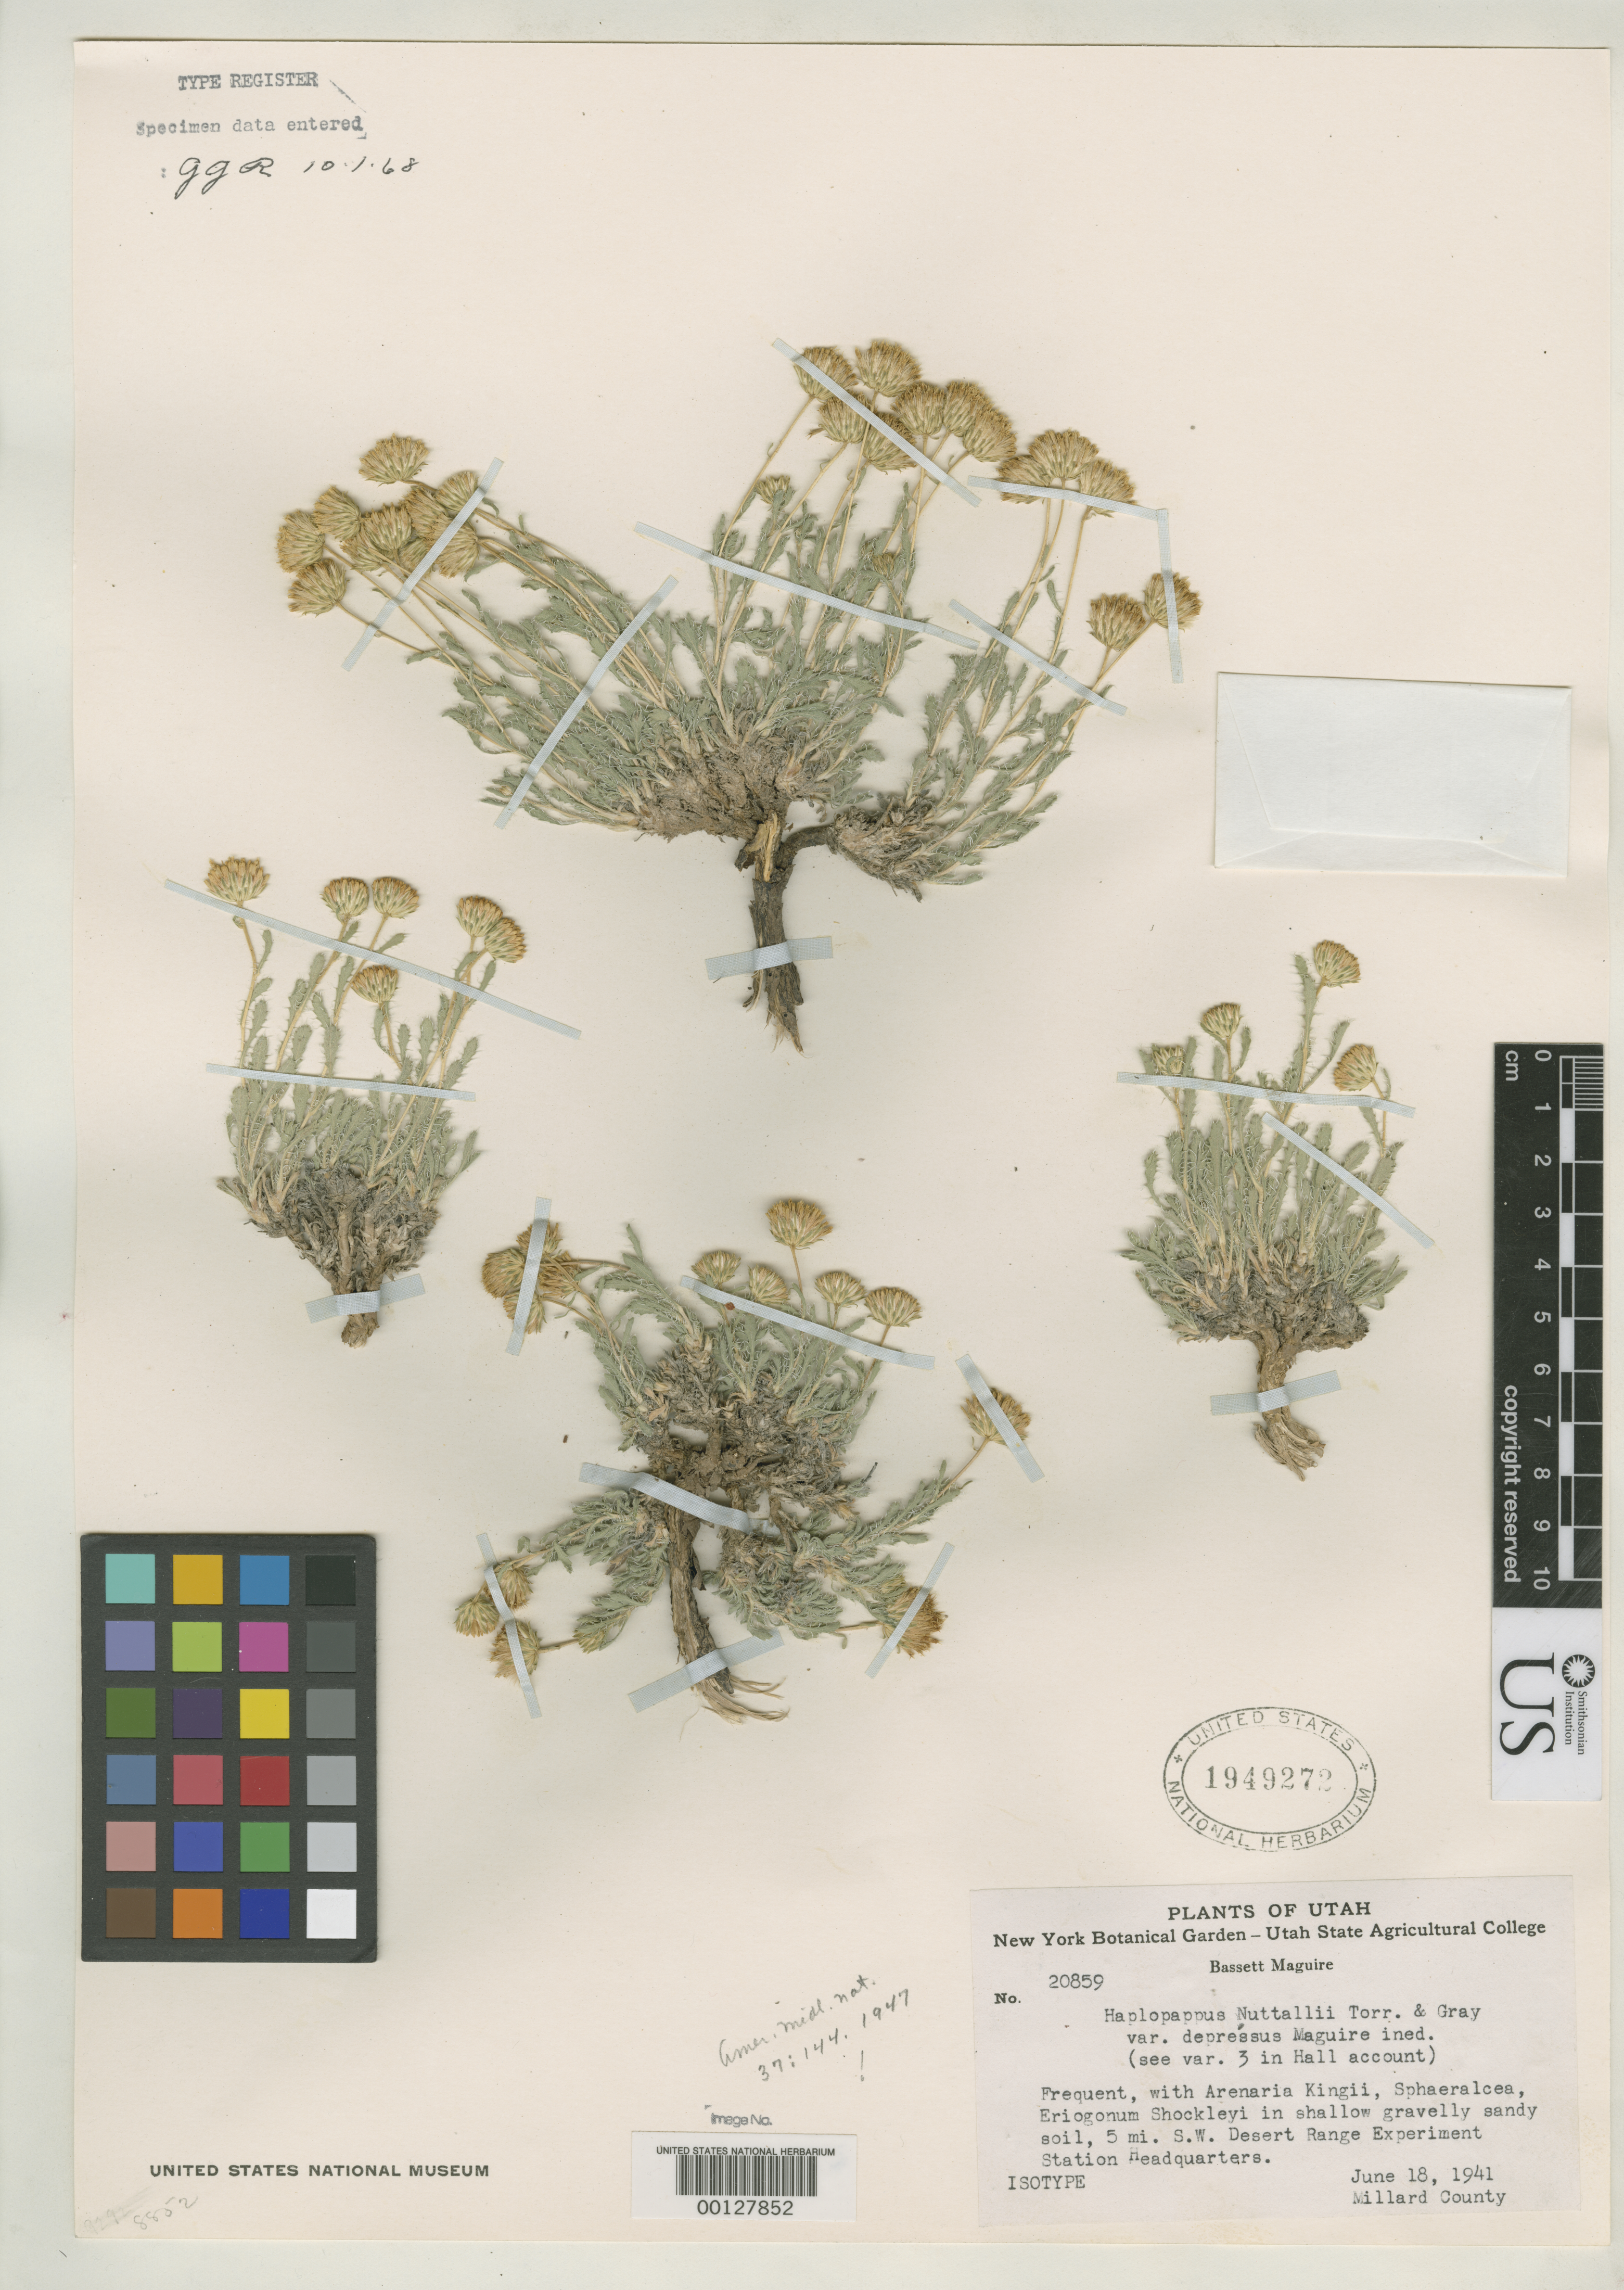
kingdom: Plantae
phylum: Tracheophyta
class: Magnoliopsida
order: Asterales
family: Asteraceae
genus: Haplopappus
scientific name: Haplopappus nuttallii var. depressus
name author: Maguire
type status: Isotype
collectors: B. Maguire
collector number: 20859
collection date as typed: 18 Jun 1941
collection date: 1941-06-18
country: United States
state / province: Utah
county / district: Millard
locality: Desert Range Experiment Station Headquarters.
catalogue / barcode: US 1949272